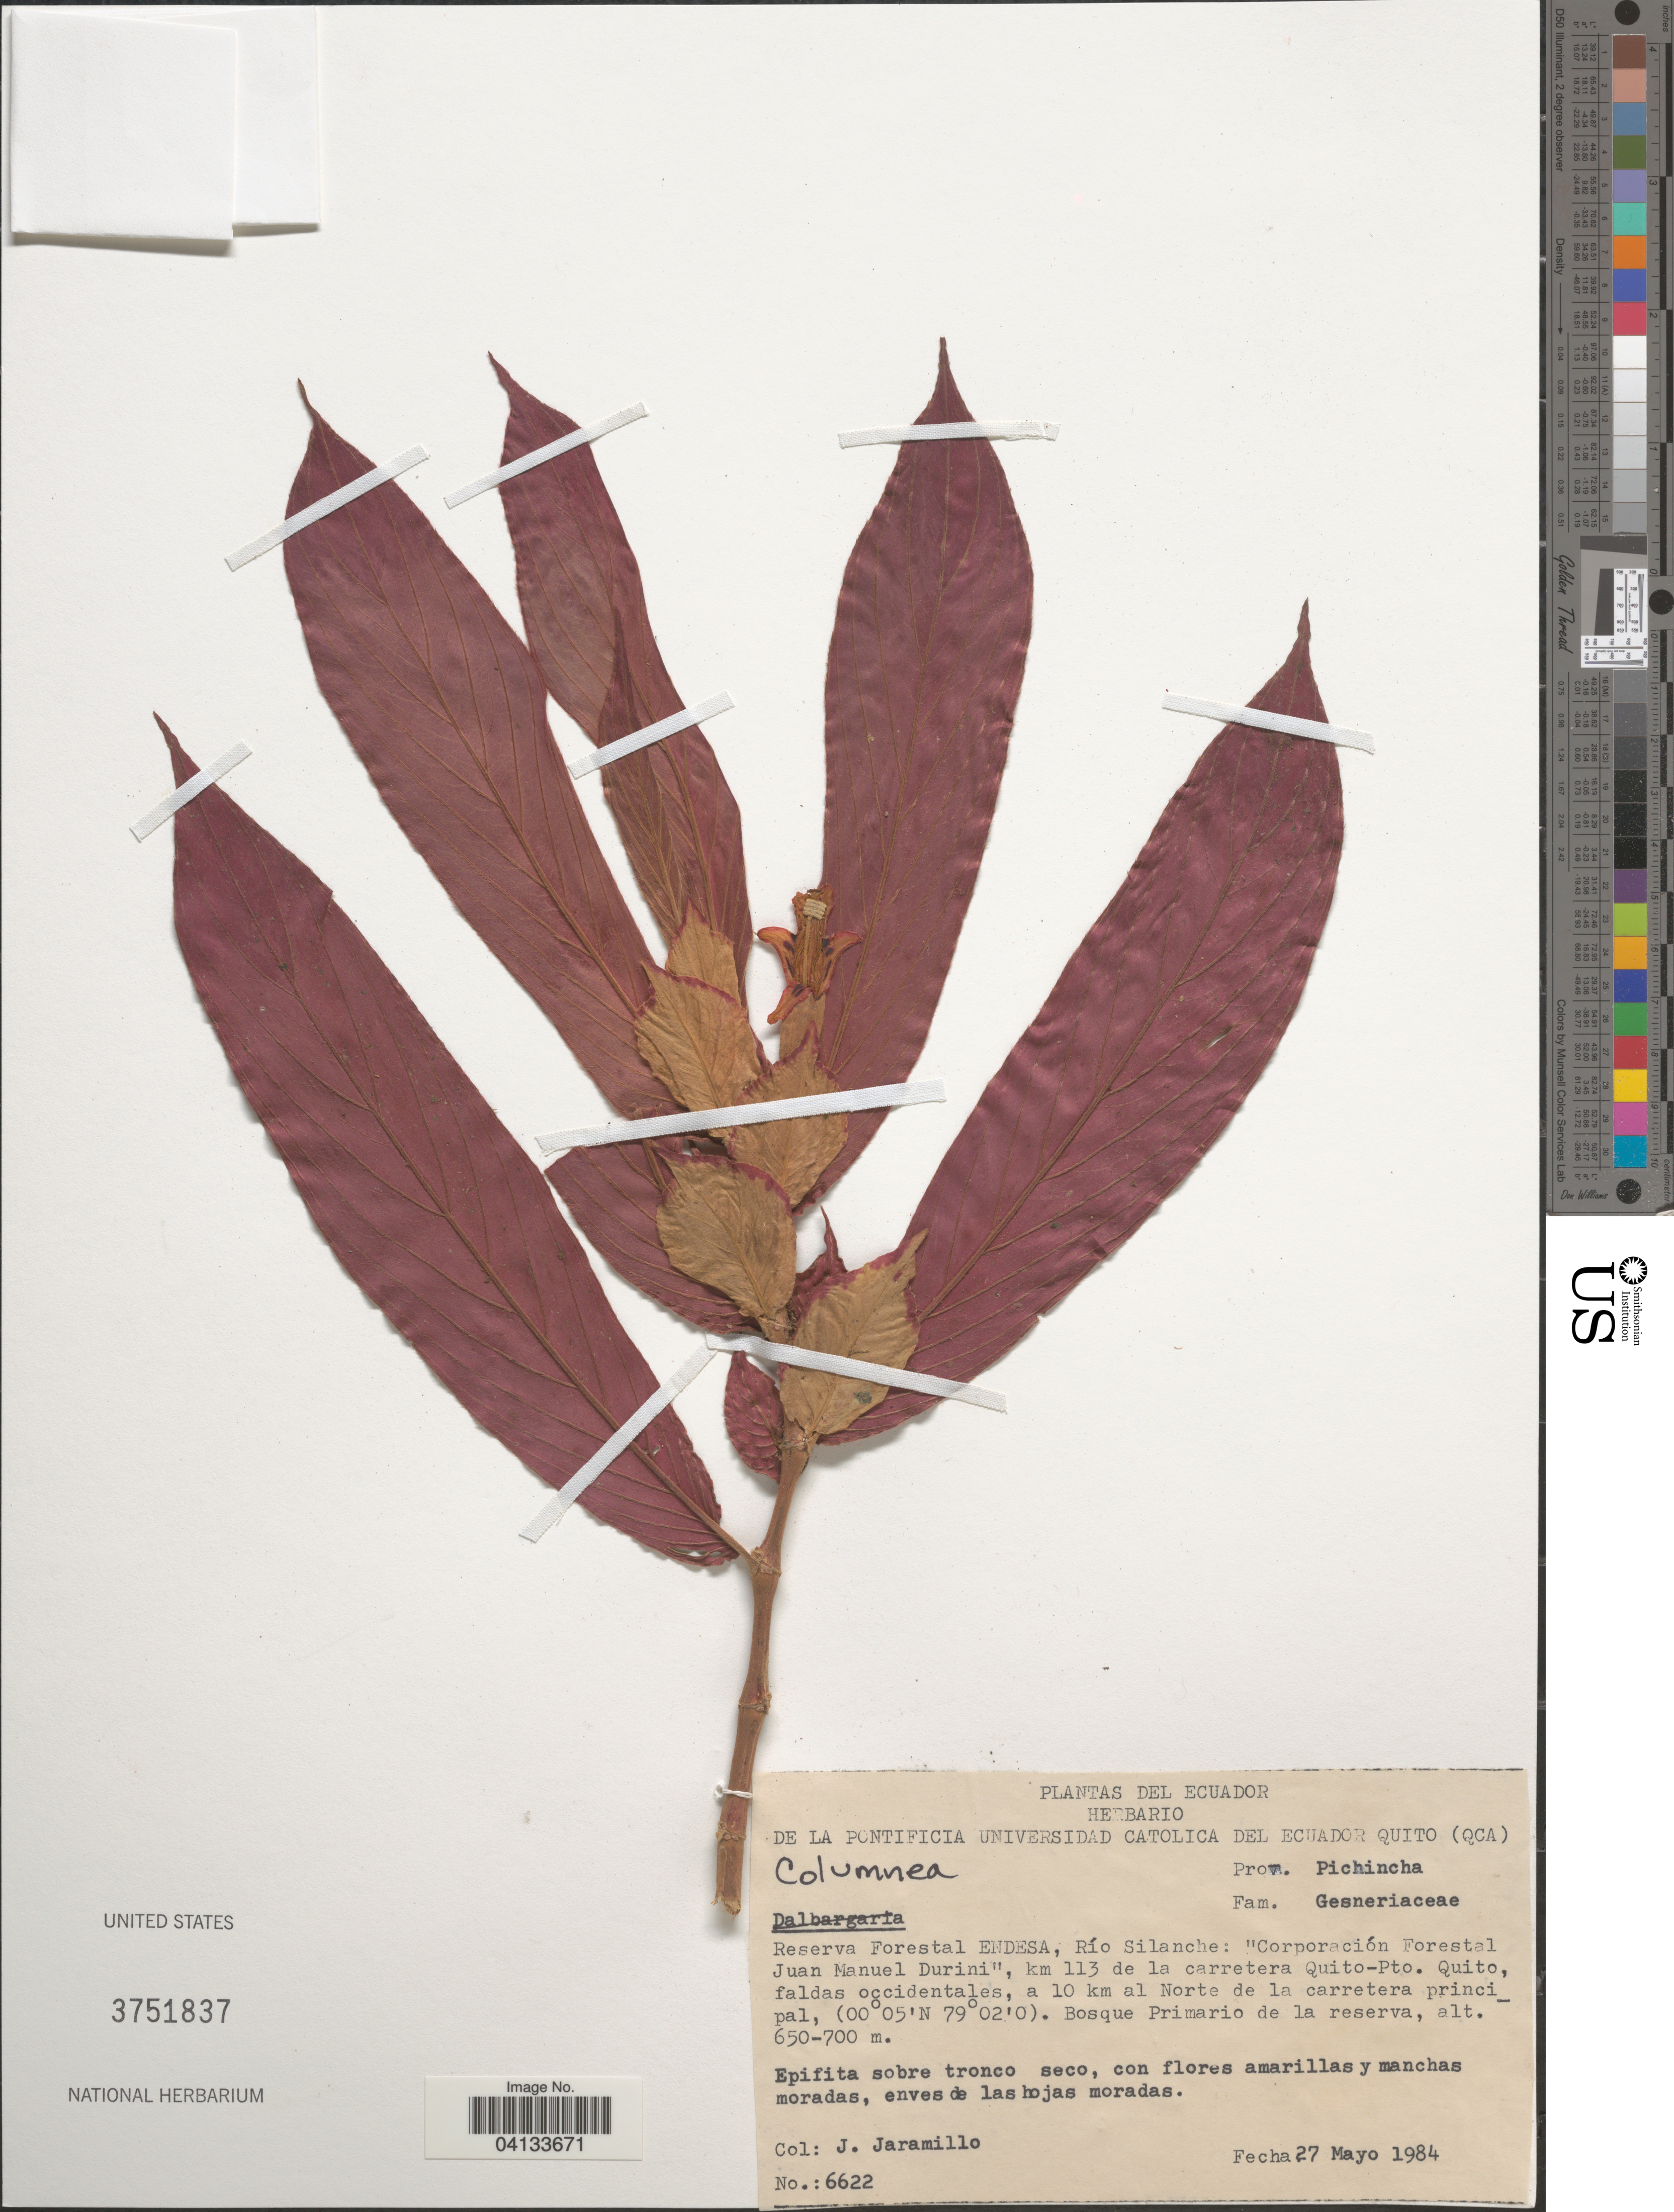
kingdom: Plantae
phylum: Tracheophyta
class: Magnoliopsida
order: Lamiales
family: Gesneriaceae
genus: Columnea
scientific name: Columnea sp.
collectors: J. Jaramillo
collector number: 6622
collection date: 1984-05-27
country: Ecuador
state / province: Pichincha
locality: Reserva Forestal ENDESA, Río Silanche: "Corporación Forestal Juan Manuel Durini", km 113 de la carretera Quito-Pto. Quito, faldas occidentales, a 10 km al Norte de la carretera principal.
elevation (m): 650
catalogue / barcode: US 3751837